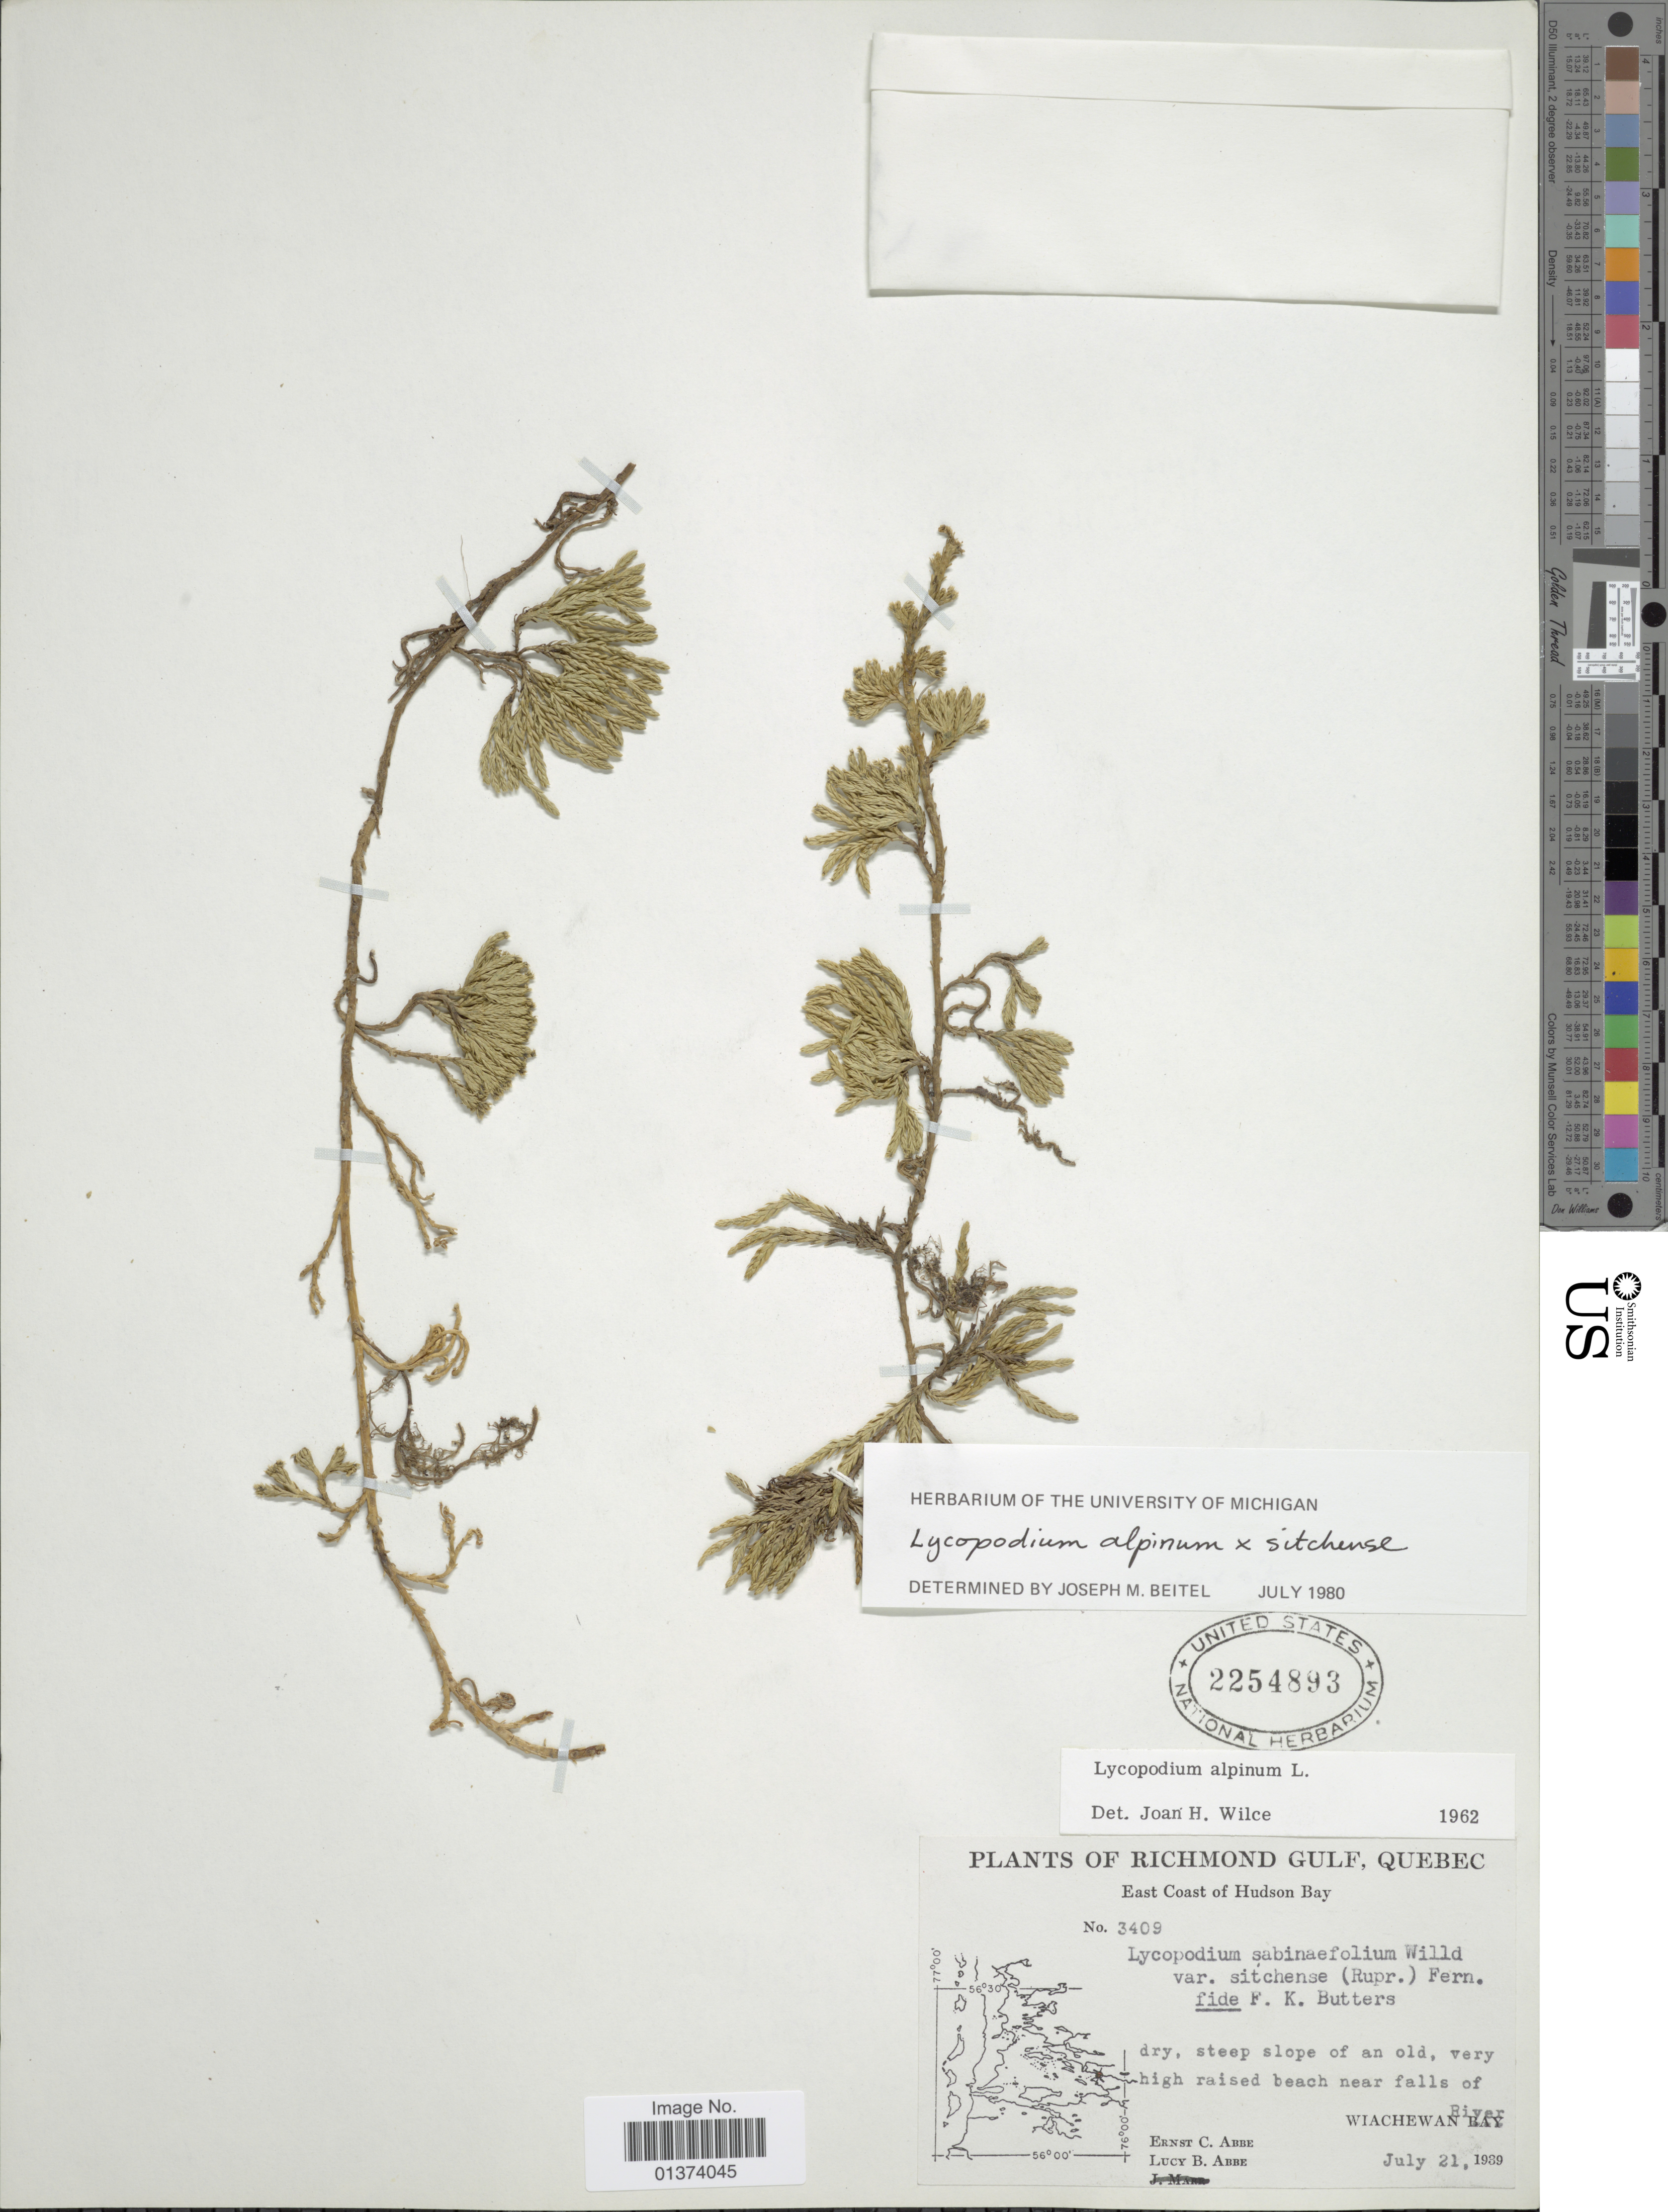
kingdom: Plantae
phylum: Tracheophyta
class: Lycopodiopsida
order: Lycopodiales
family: Lycopodiaceae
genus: Diphasiastrum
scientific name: Diphasiastrum alpinum x D. sitchense (Rupr.) Holub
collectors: E. C. Abbe & L. B. Abbe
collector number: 3409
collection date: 1939-07-21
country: Canada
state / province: Quebec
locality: Richmond Gulf, East Coast of Hudson Bay, dry, steep slope of an old, very high raised beach near falls of Wiachewan River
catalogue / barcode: US 2254893